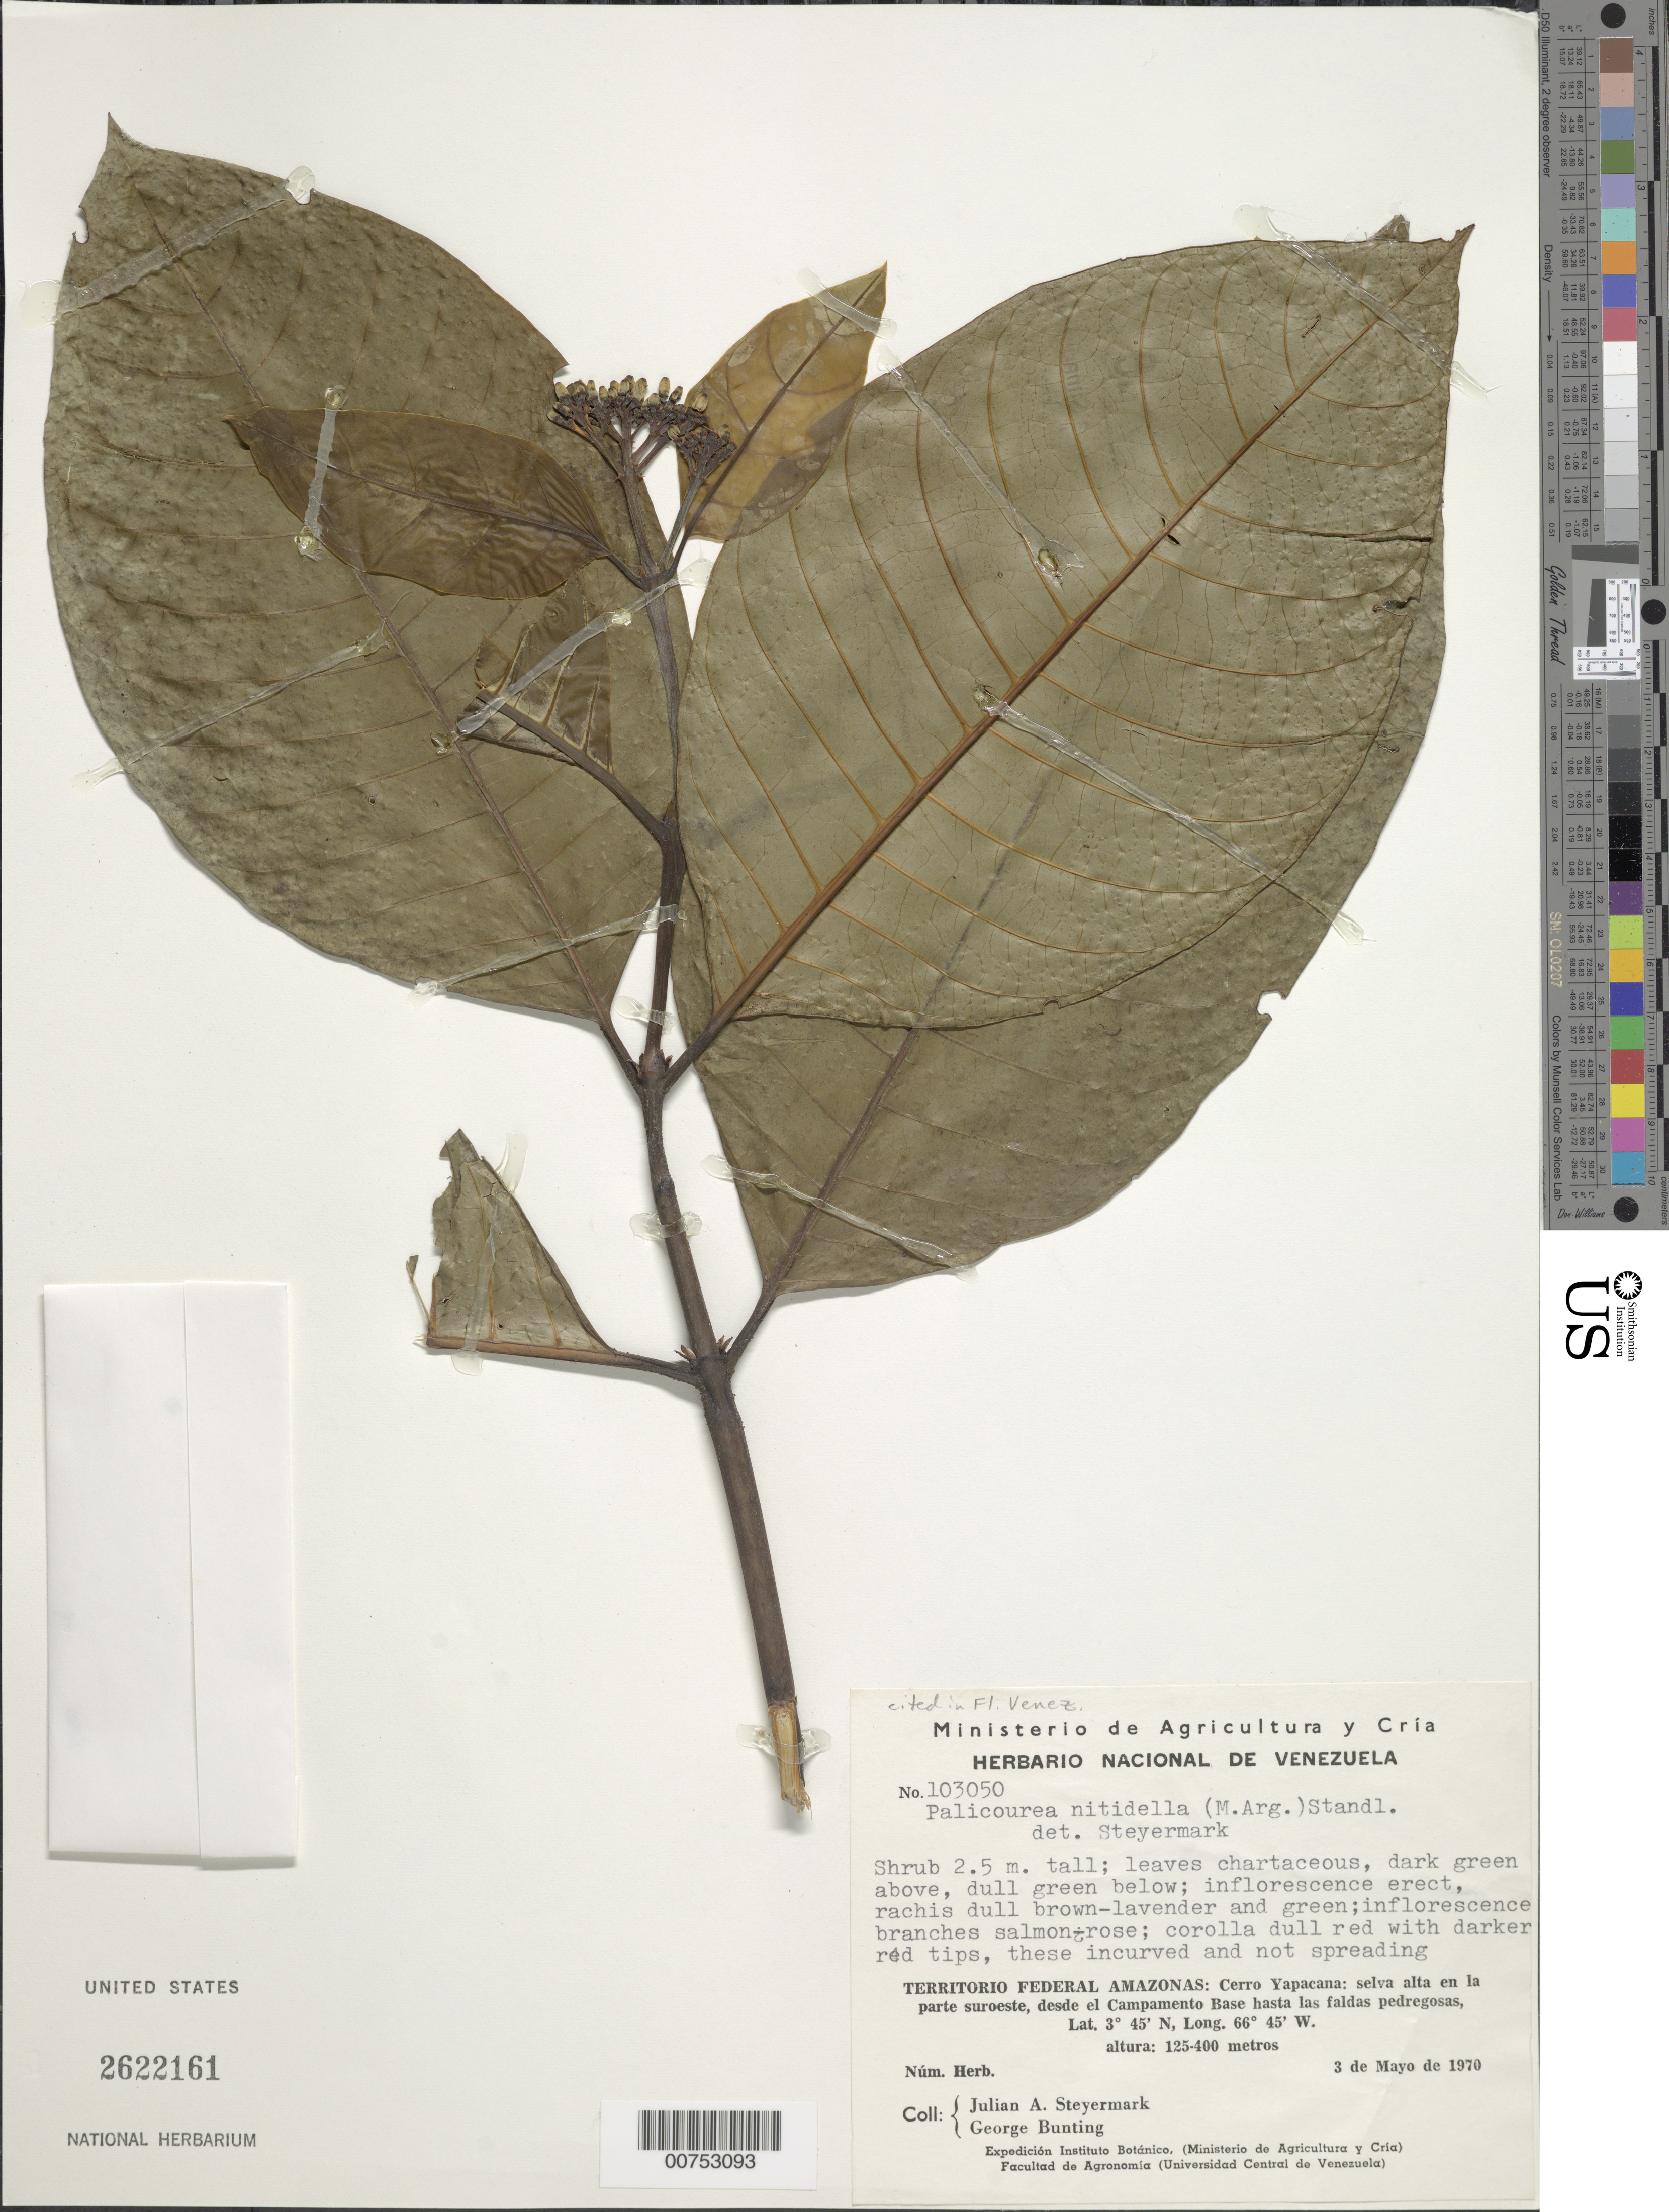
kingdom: Plantae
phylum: Tracheophyta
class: Magnoliopsida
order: Gentianales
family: Rubiaceae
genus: Palicourea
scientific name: Palicourea nitidella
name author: (Müll. Arg.) Standl.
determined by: Steyermark, Julian A., (VEN)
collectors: J. Steyermark & G. S. Bunting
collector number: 103050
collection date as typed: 3-May-70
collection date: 1970-05-03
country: Venezuela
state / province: Amazonas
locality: Cerro Yapacána, parte suroeste, desde el Campamento Base hasta las faldas pedregosas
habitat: High forest in the southwestern part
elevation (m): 125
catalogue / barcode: US 2622161